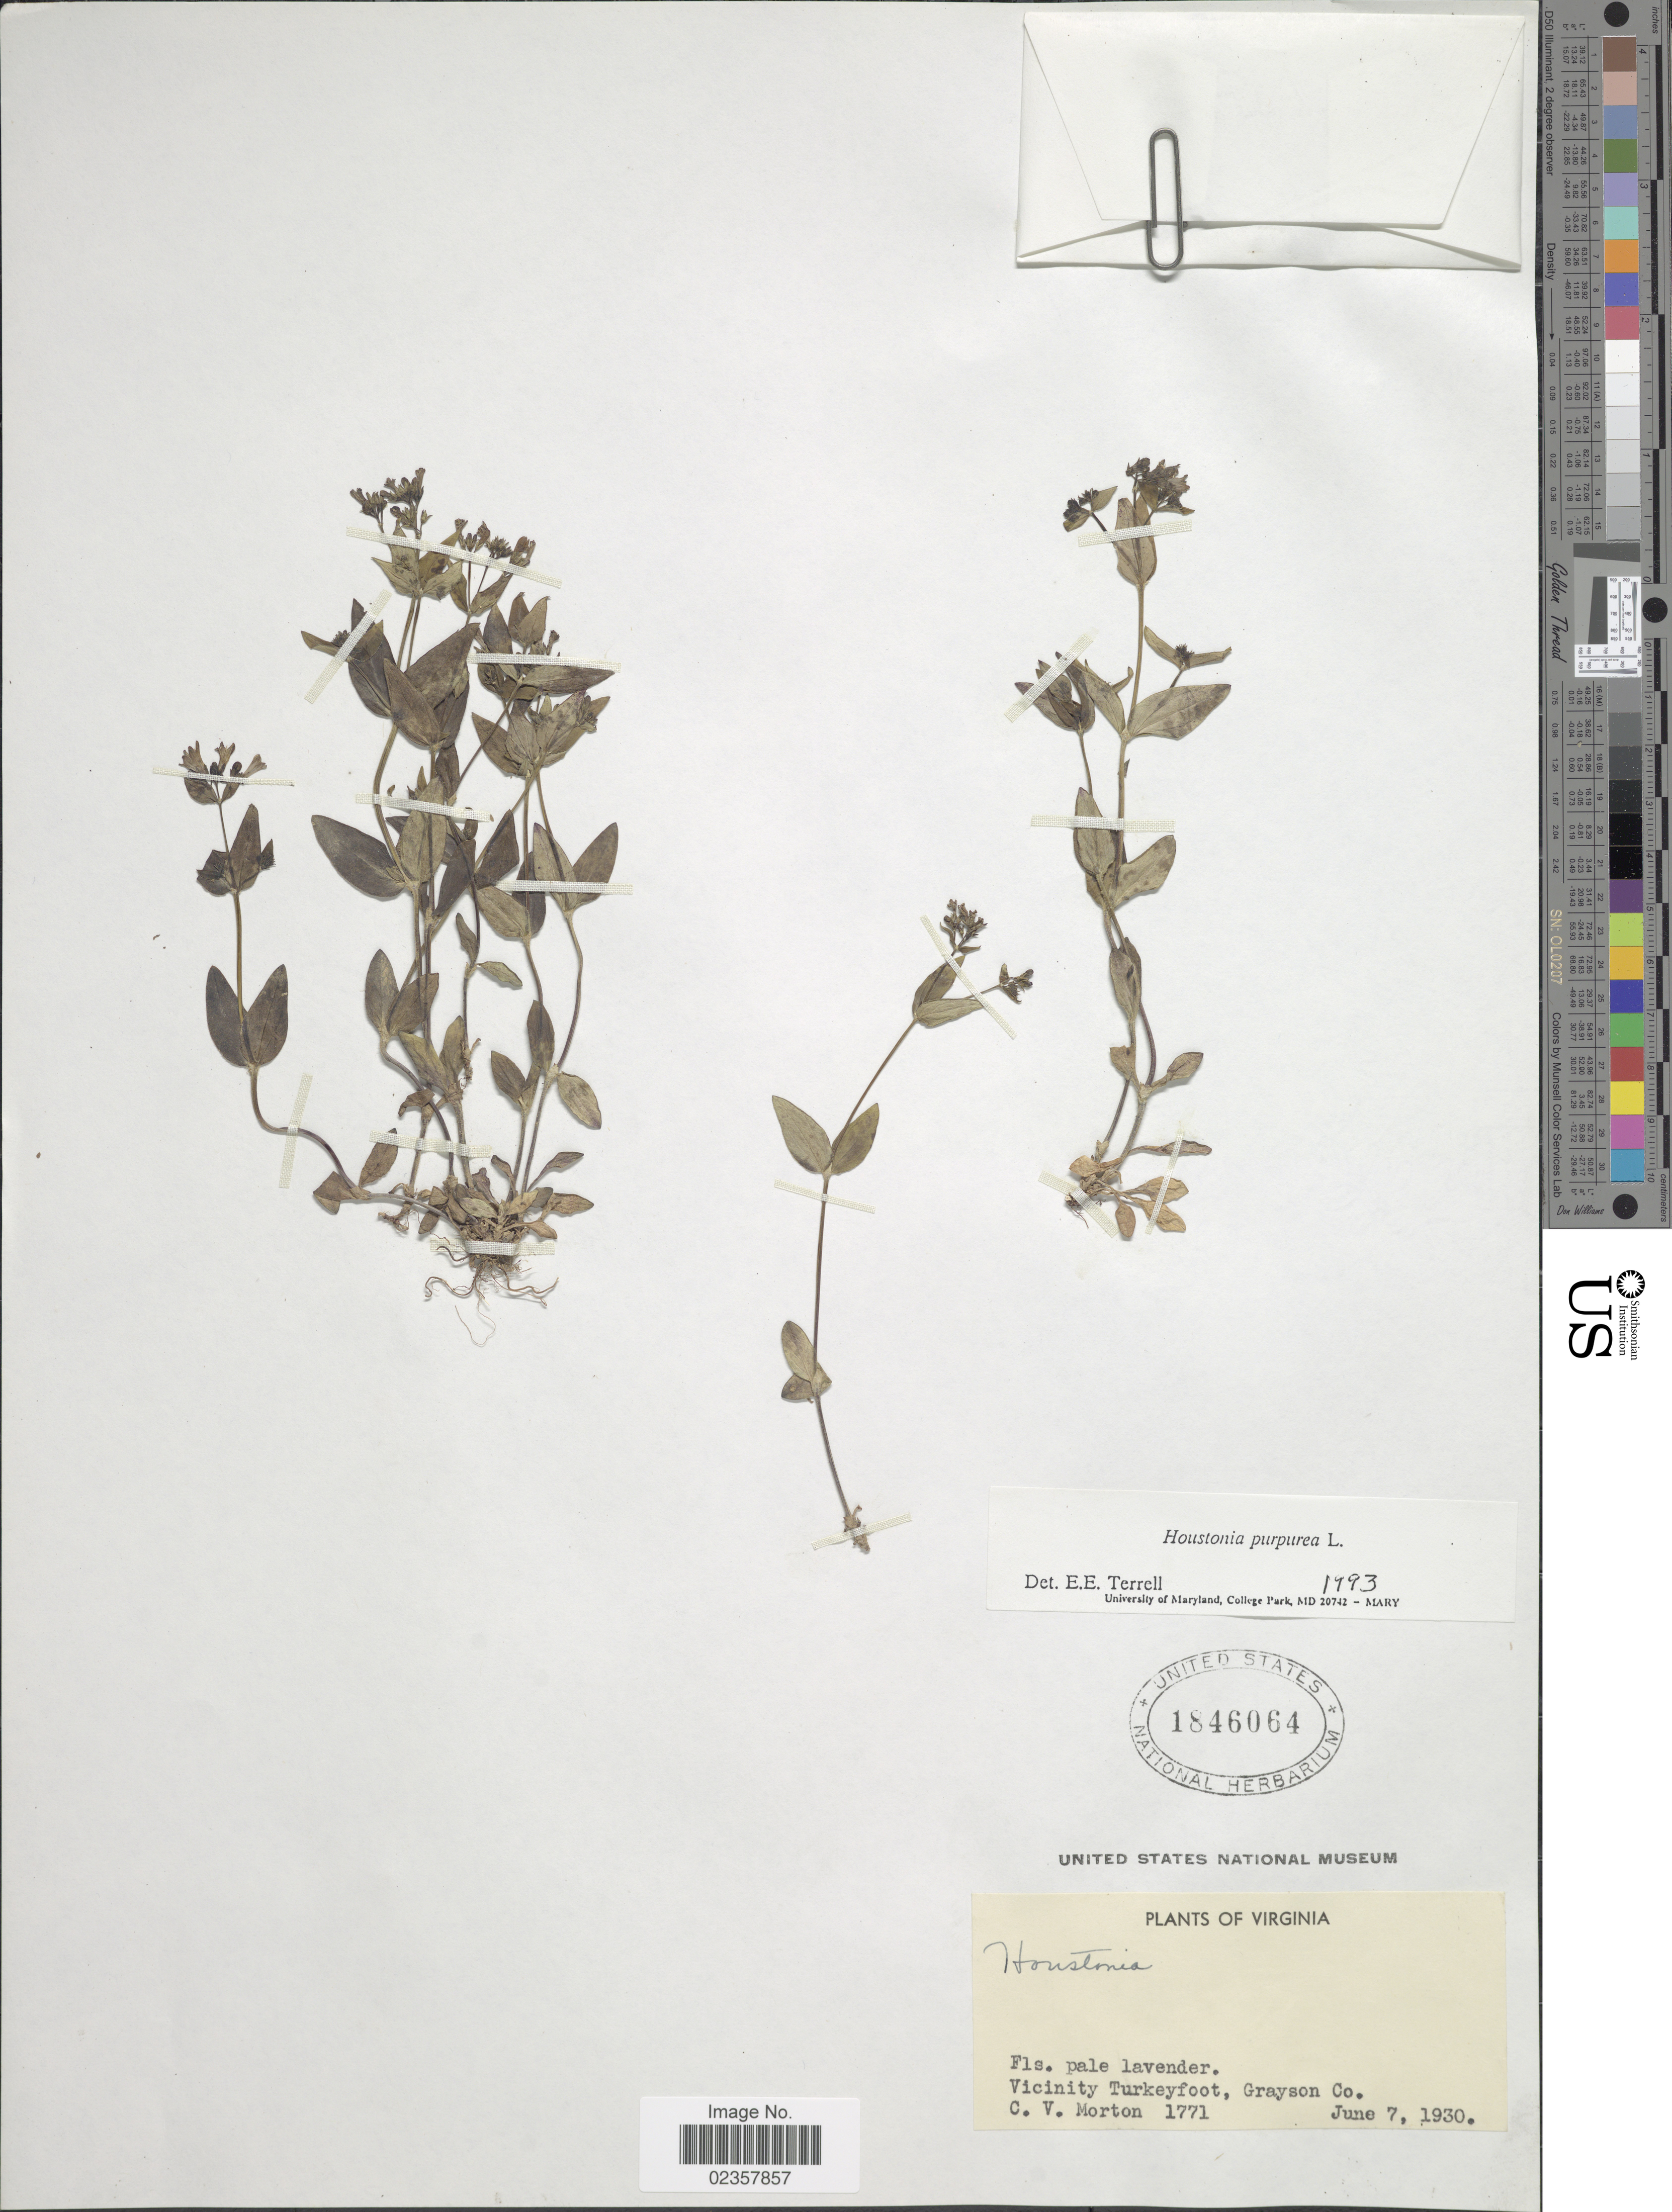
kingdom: Plantae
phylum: Tracheophyta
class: Magnoliopsida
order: Gentianales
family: Rubiaceae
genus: Houstonia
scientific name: Houstonia purpurea var. purpurea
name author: L.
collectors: C. V. Morton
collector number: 1771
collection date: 1930-06-07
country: United States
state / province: Virginia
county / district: Grayson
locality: Vicinity Turkeyfoot, Grayson Co.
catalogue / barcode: US 1846064